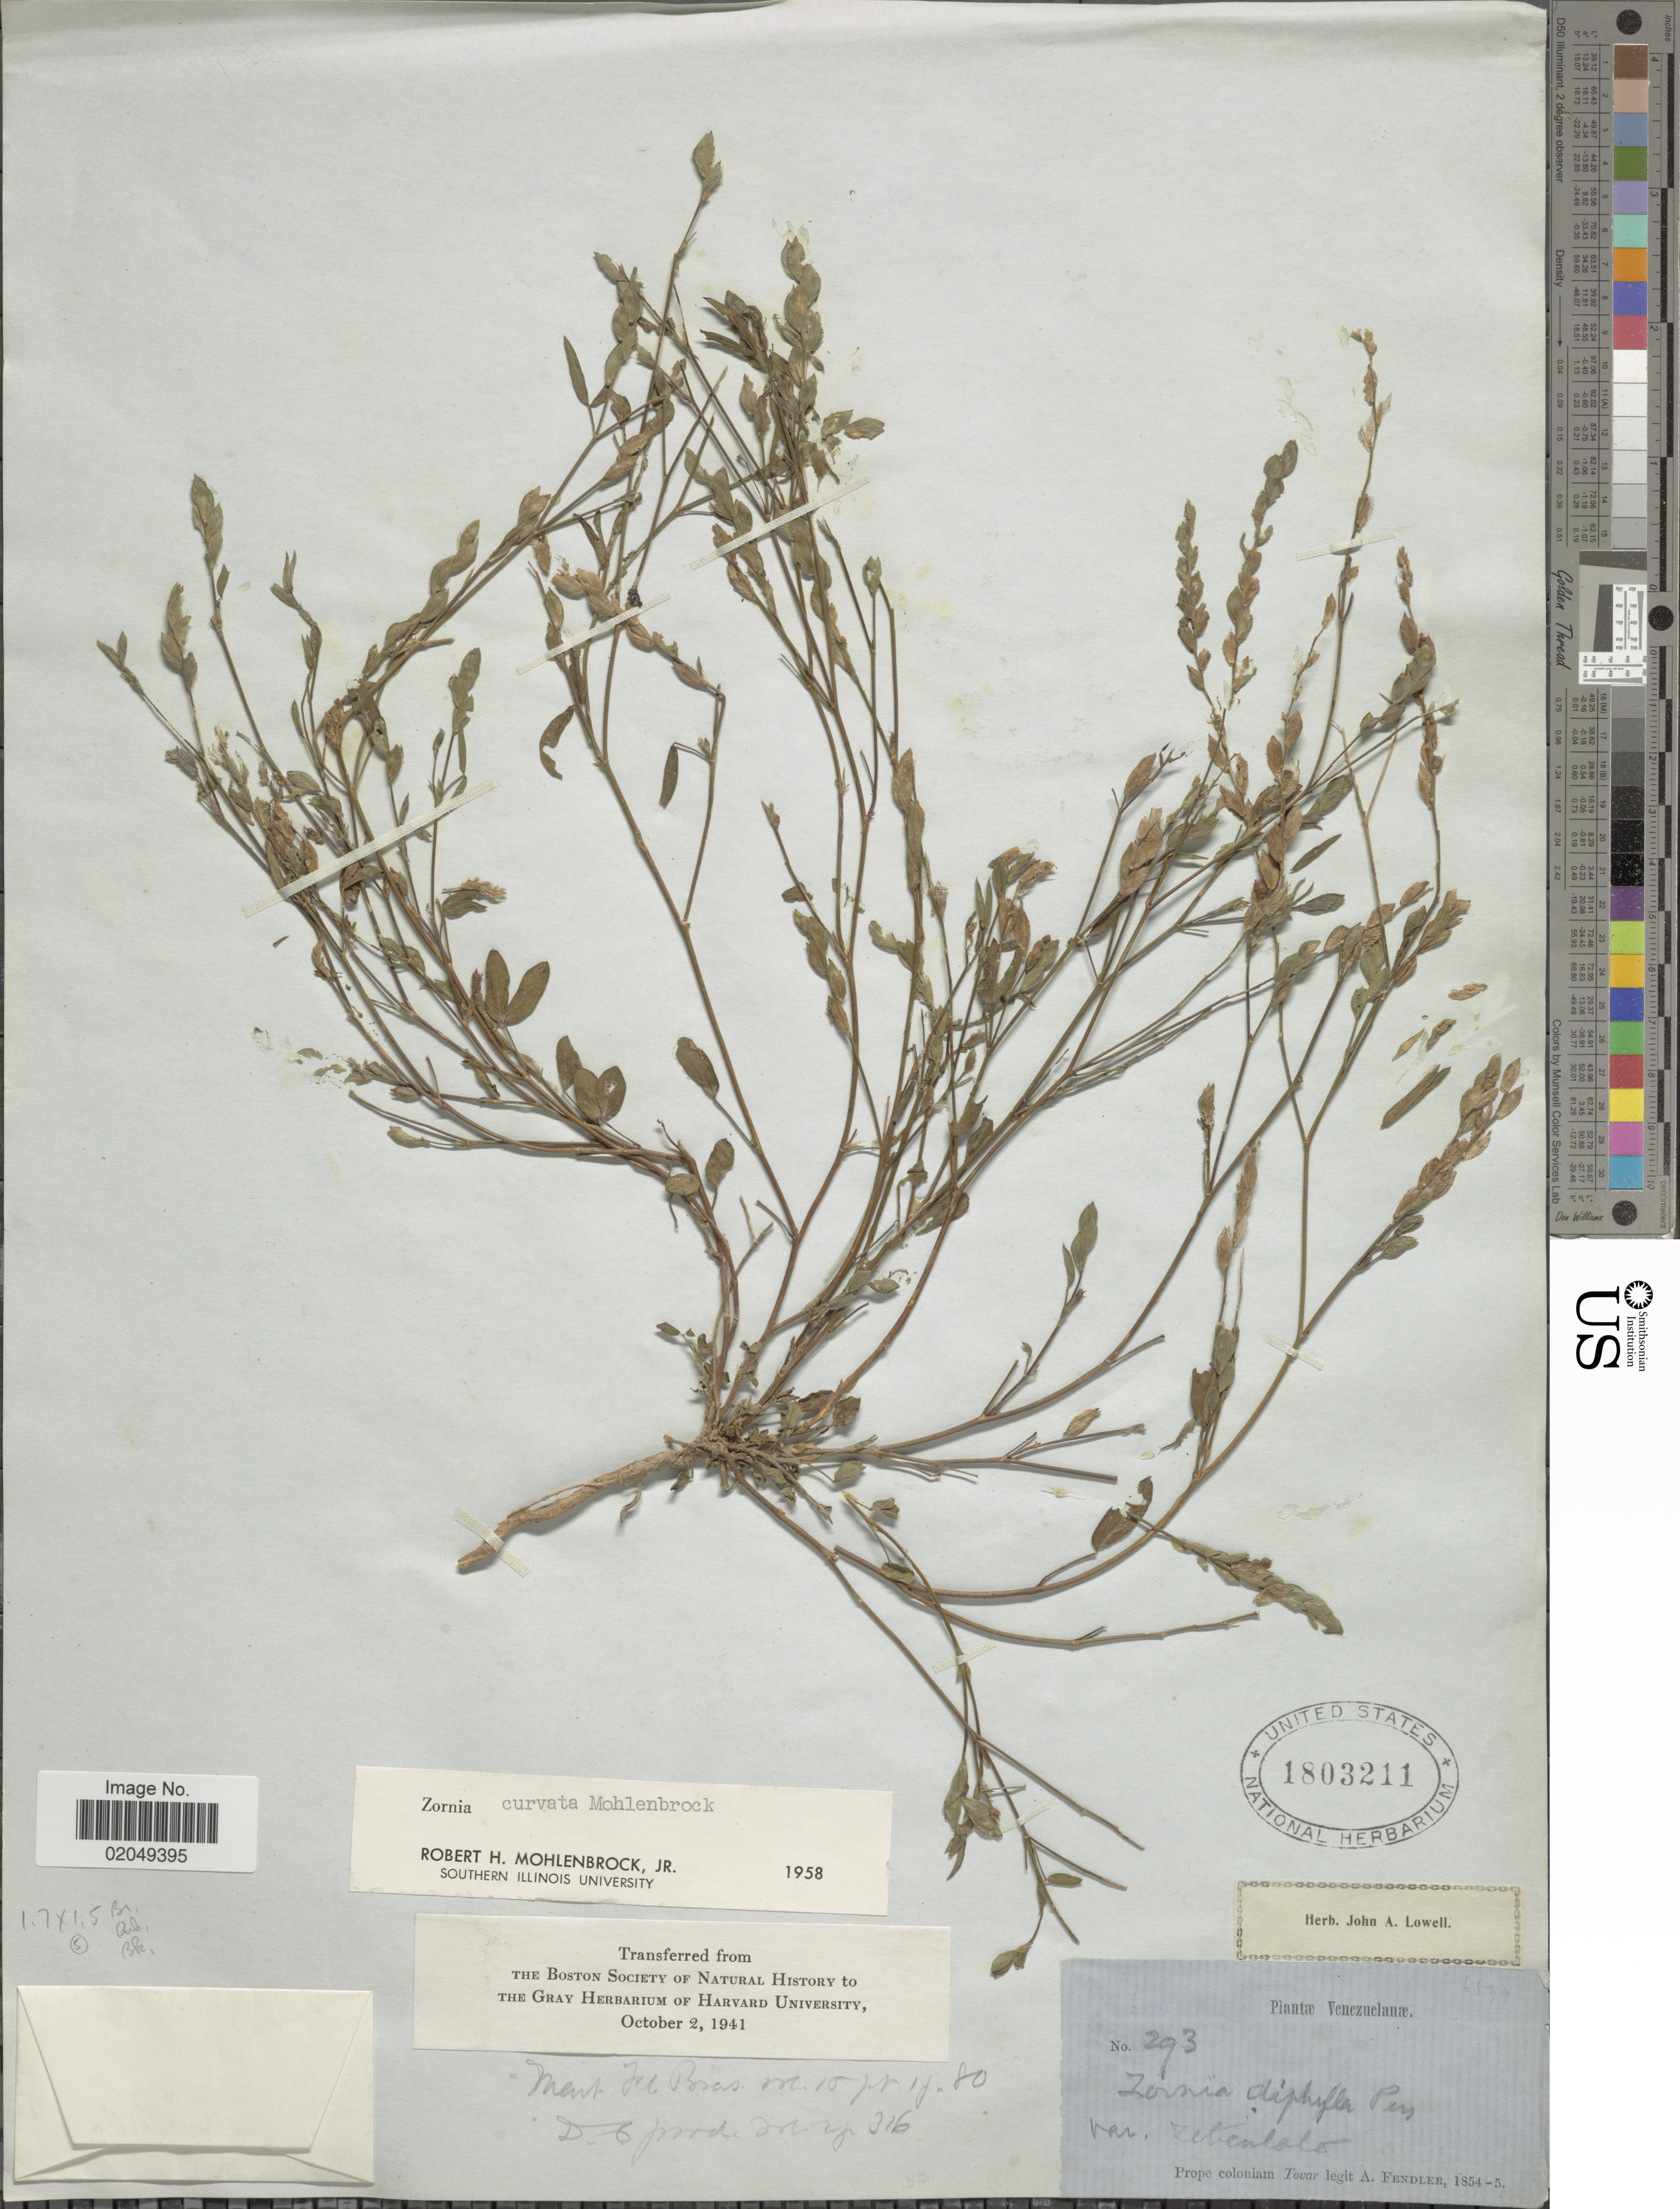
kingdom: Plantae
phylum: Tracheophyta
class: Magnoliopsida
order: Fabales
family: Fabaceae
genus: Zornia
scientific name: Zornia curvata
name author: Mohlenbr.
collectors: A. Fendler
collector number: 293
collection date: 1854/1855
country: Venezuela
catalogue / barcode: US 1803211